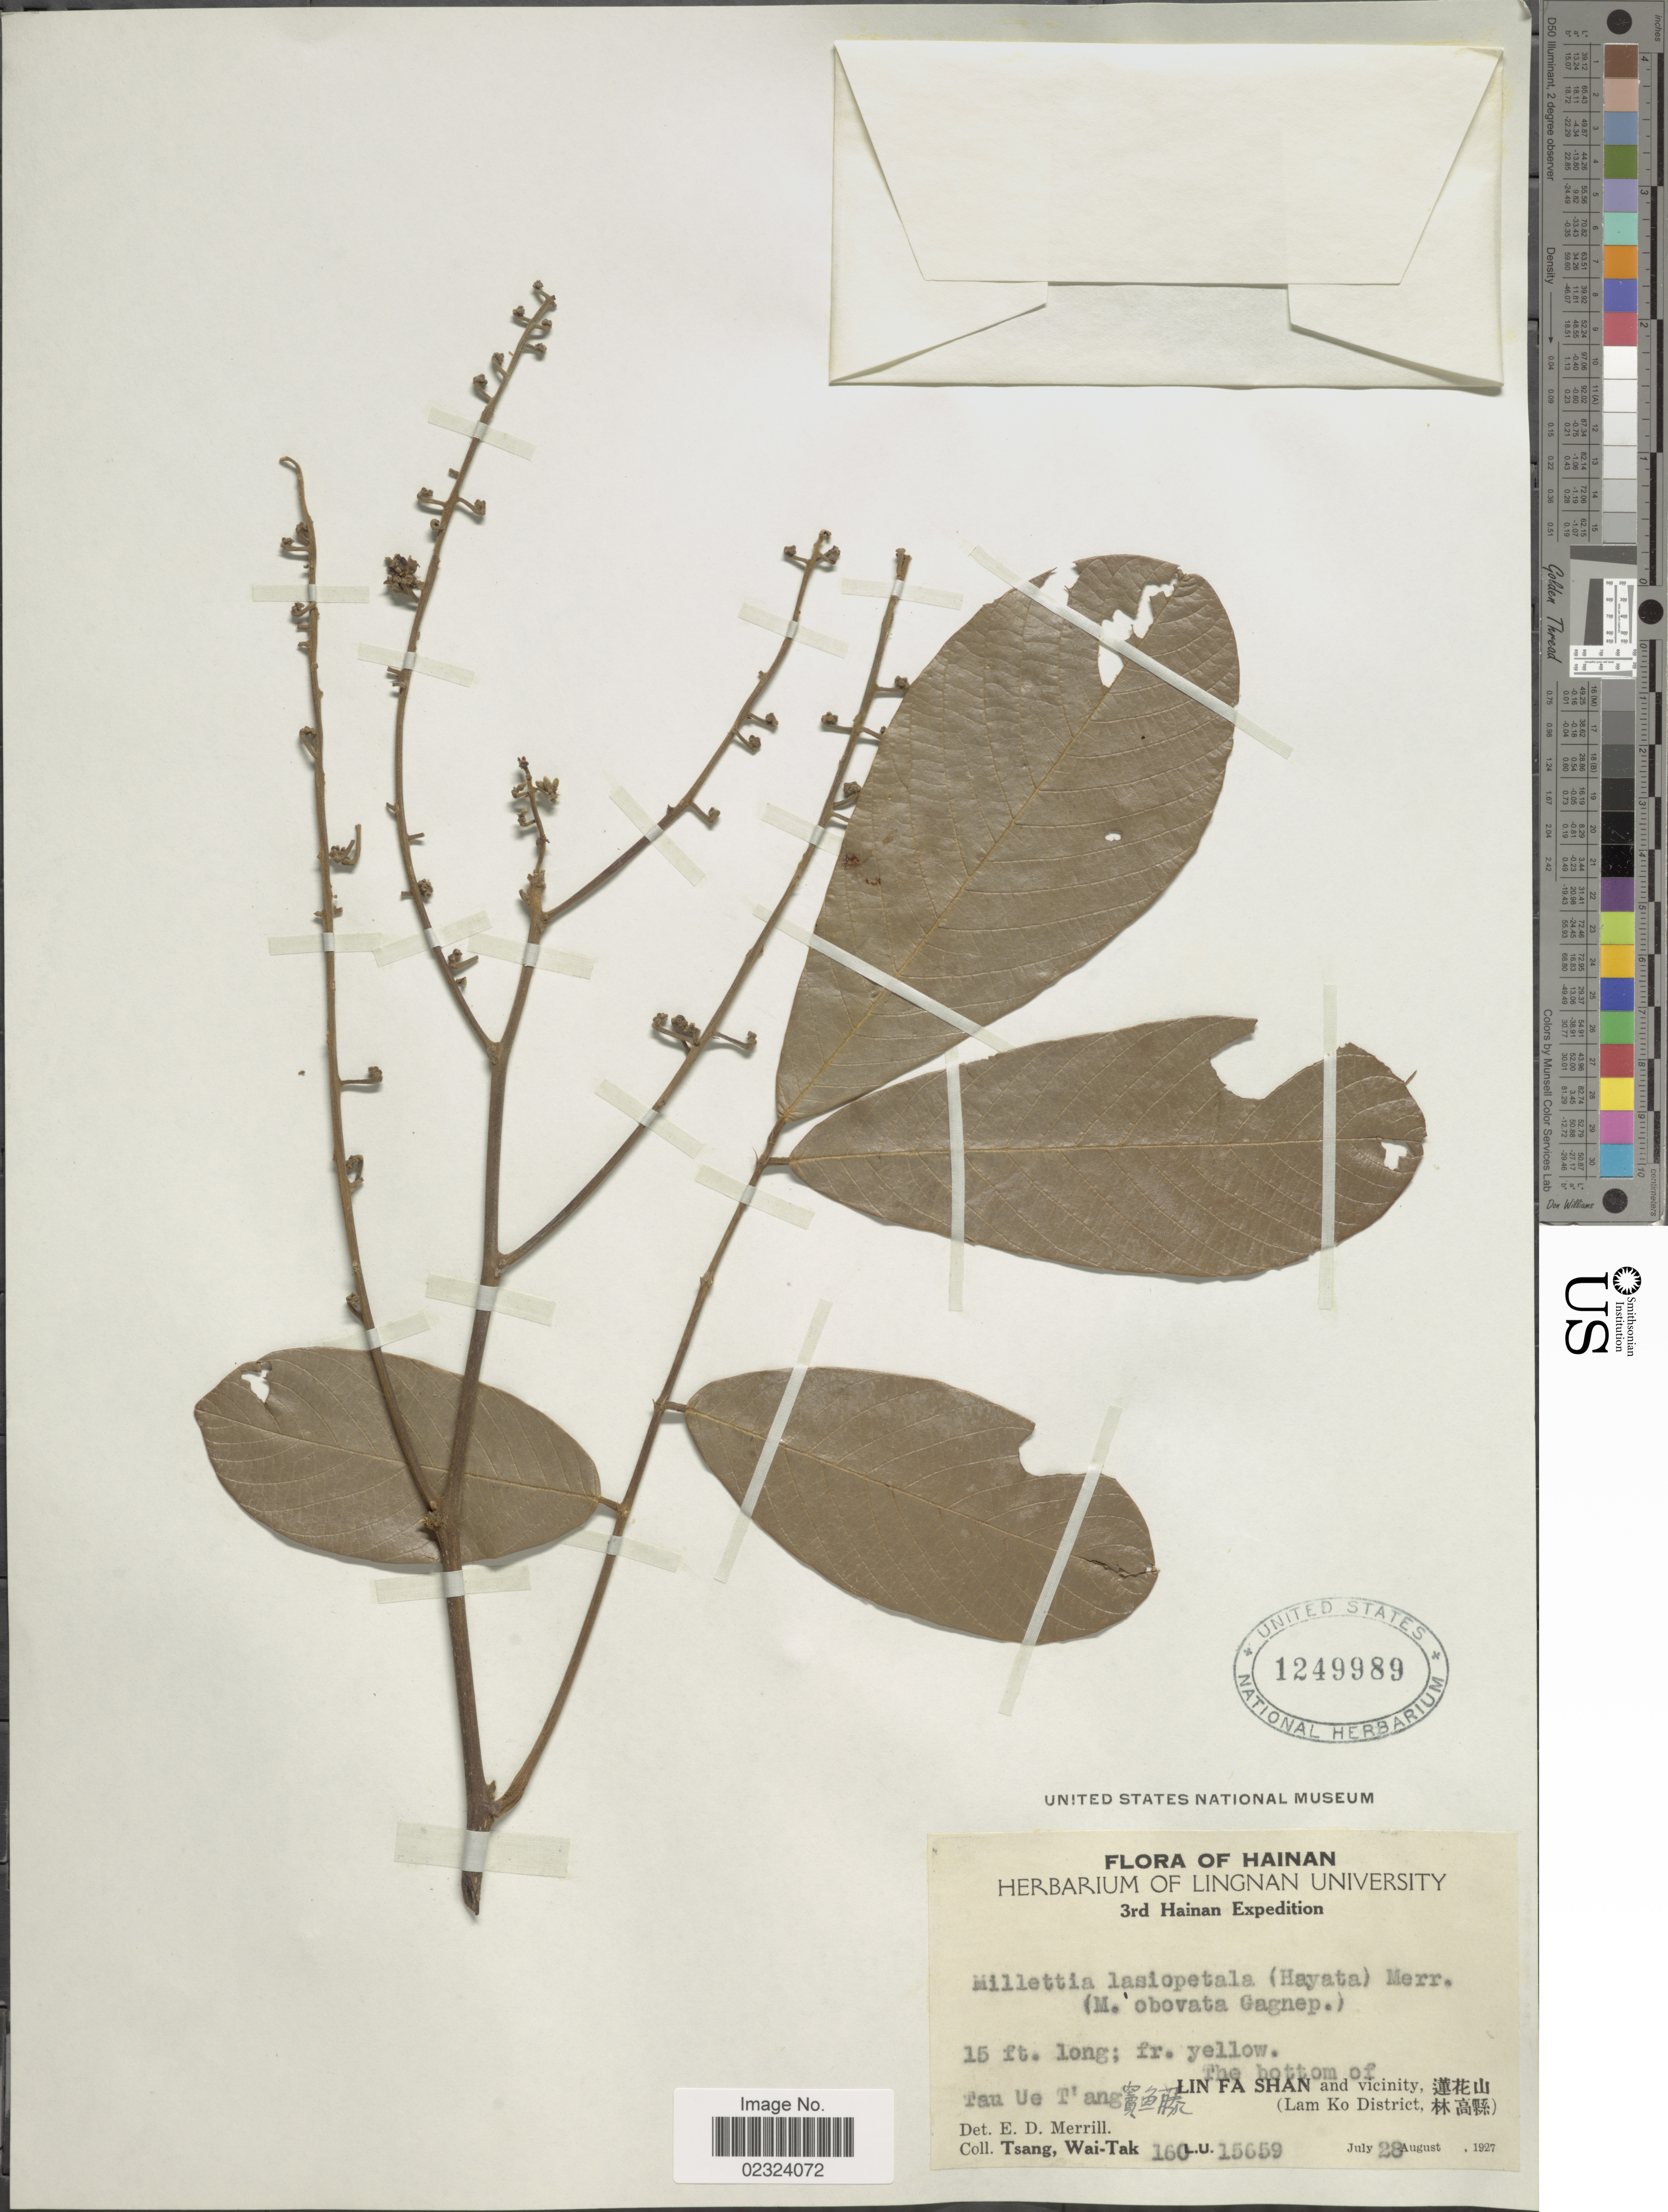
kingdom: Plantae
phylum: Tracheophyta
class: Magnoliopsida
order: Fabales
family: Fabaceae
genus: Millettia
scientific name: Millettia lasiopetala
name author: (Hayata) Merr.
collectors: W. T. Tsang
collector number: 160/15659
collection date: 1927-08-28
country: China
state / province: Hainan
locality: The bottom of Lin Fa Shan and vicinity. ( Lam Ko District). Tau Ue T'ang.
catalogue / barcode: US 1249989